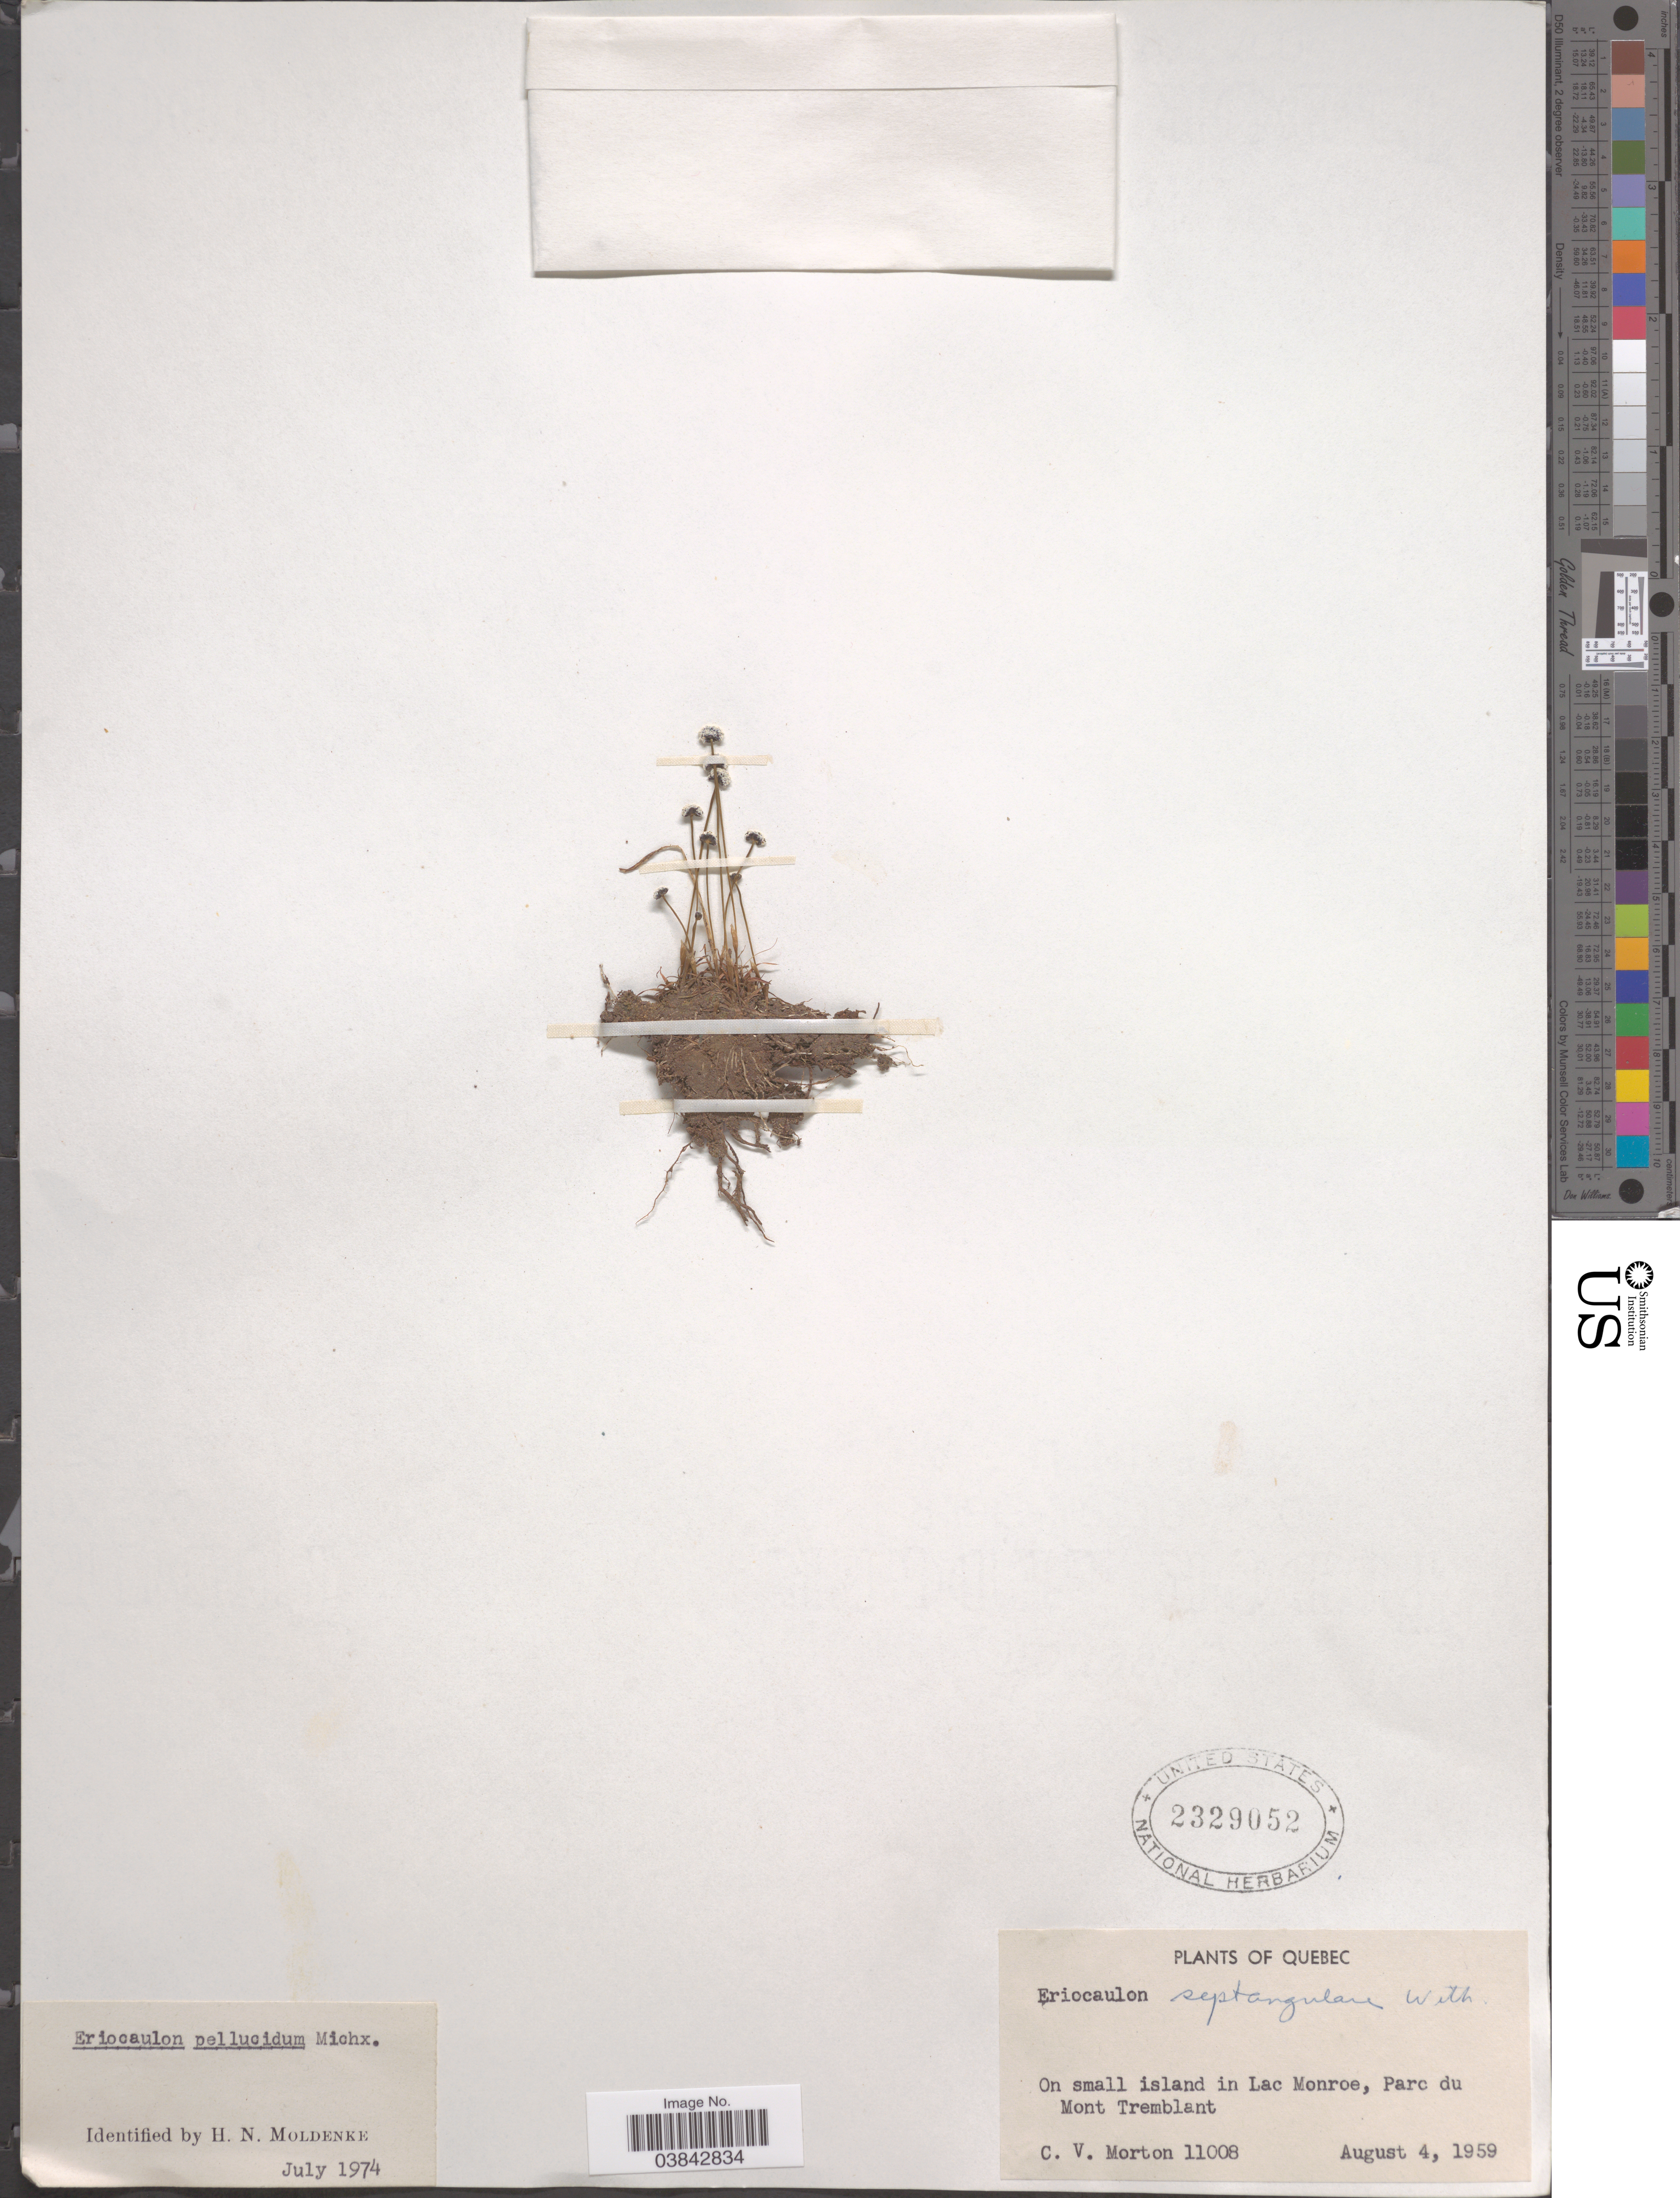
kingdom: Plantae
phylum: Tracheophyta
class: Liliopsida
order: Poales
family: Eriocaulaceae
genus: Eriocaulon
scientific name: Eriocaulon aquaticum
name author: (Hill) Druce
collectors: C. V. Morton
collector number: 11008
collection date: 1959-08-04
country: Canada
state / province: Quebec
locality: On small island in Lac Monroe, Parc du Mont Tremblant.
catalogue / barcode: US 2329052